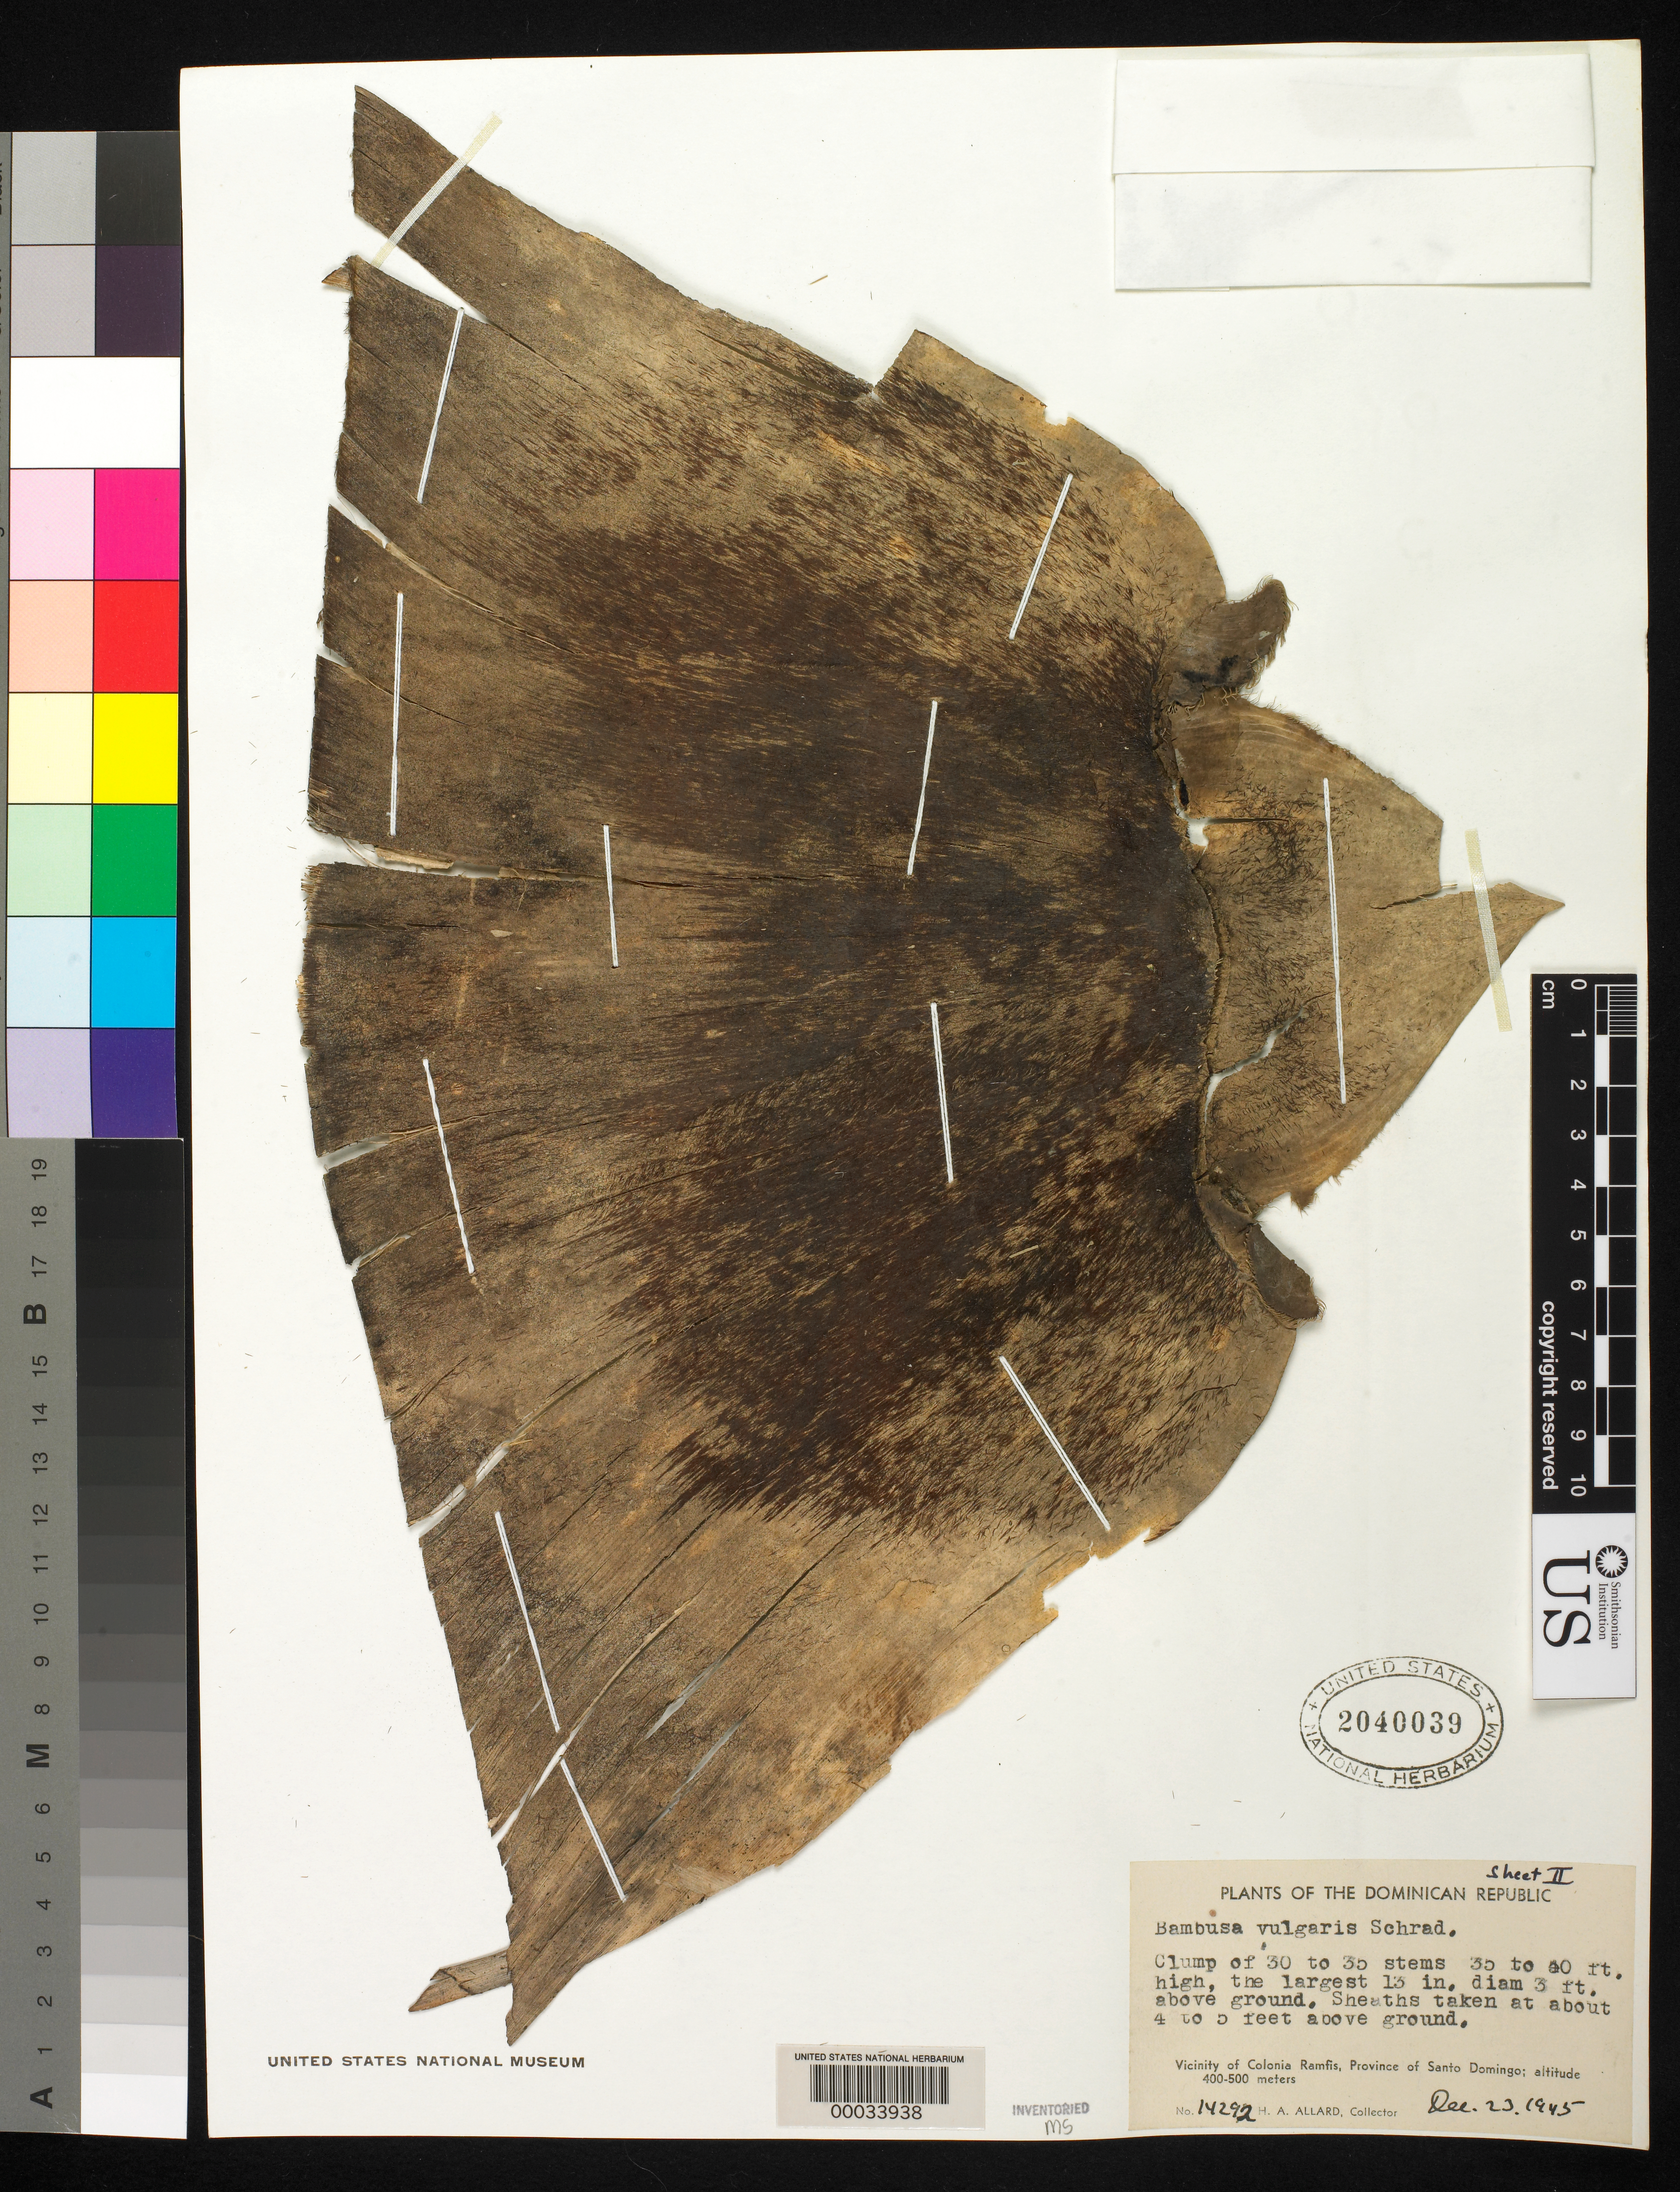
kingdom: Plantae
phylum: Tracheophyta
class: Liliopsida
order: Poales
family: Poaceae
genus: Bambusa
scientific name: Bambusa vulgaris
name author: Schrad. ex J.C. Wendl.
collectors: H. A. Allard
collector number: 14292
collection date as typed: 23 Dec 1945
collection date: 1945-12-23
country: Dominican Republic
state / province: Distrito Nacional / San Cristóbal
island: Hispaniola Island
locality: Colonia ramfis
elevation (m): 400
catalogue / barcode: US 2040039